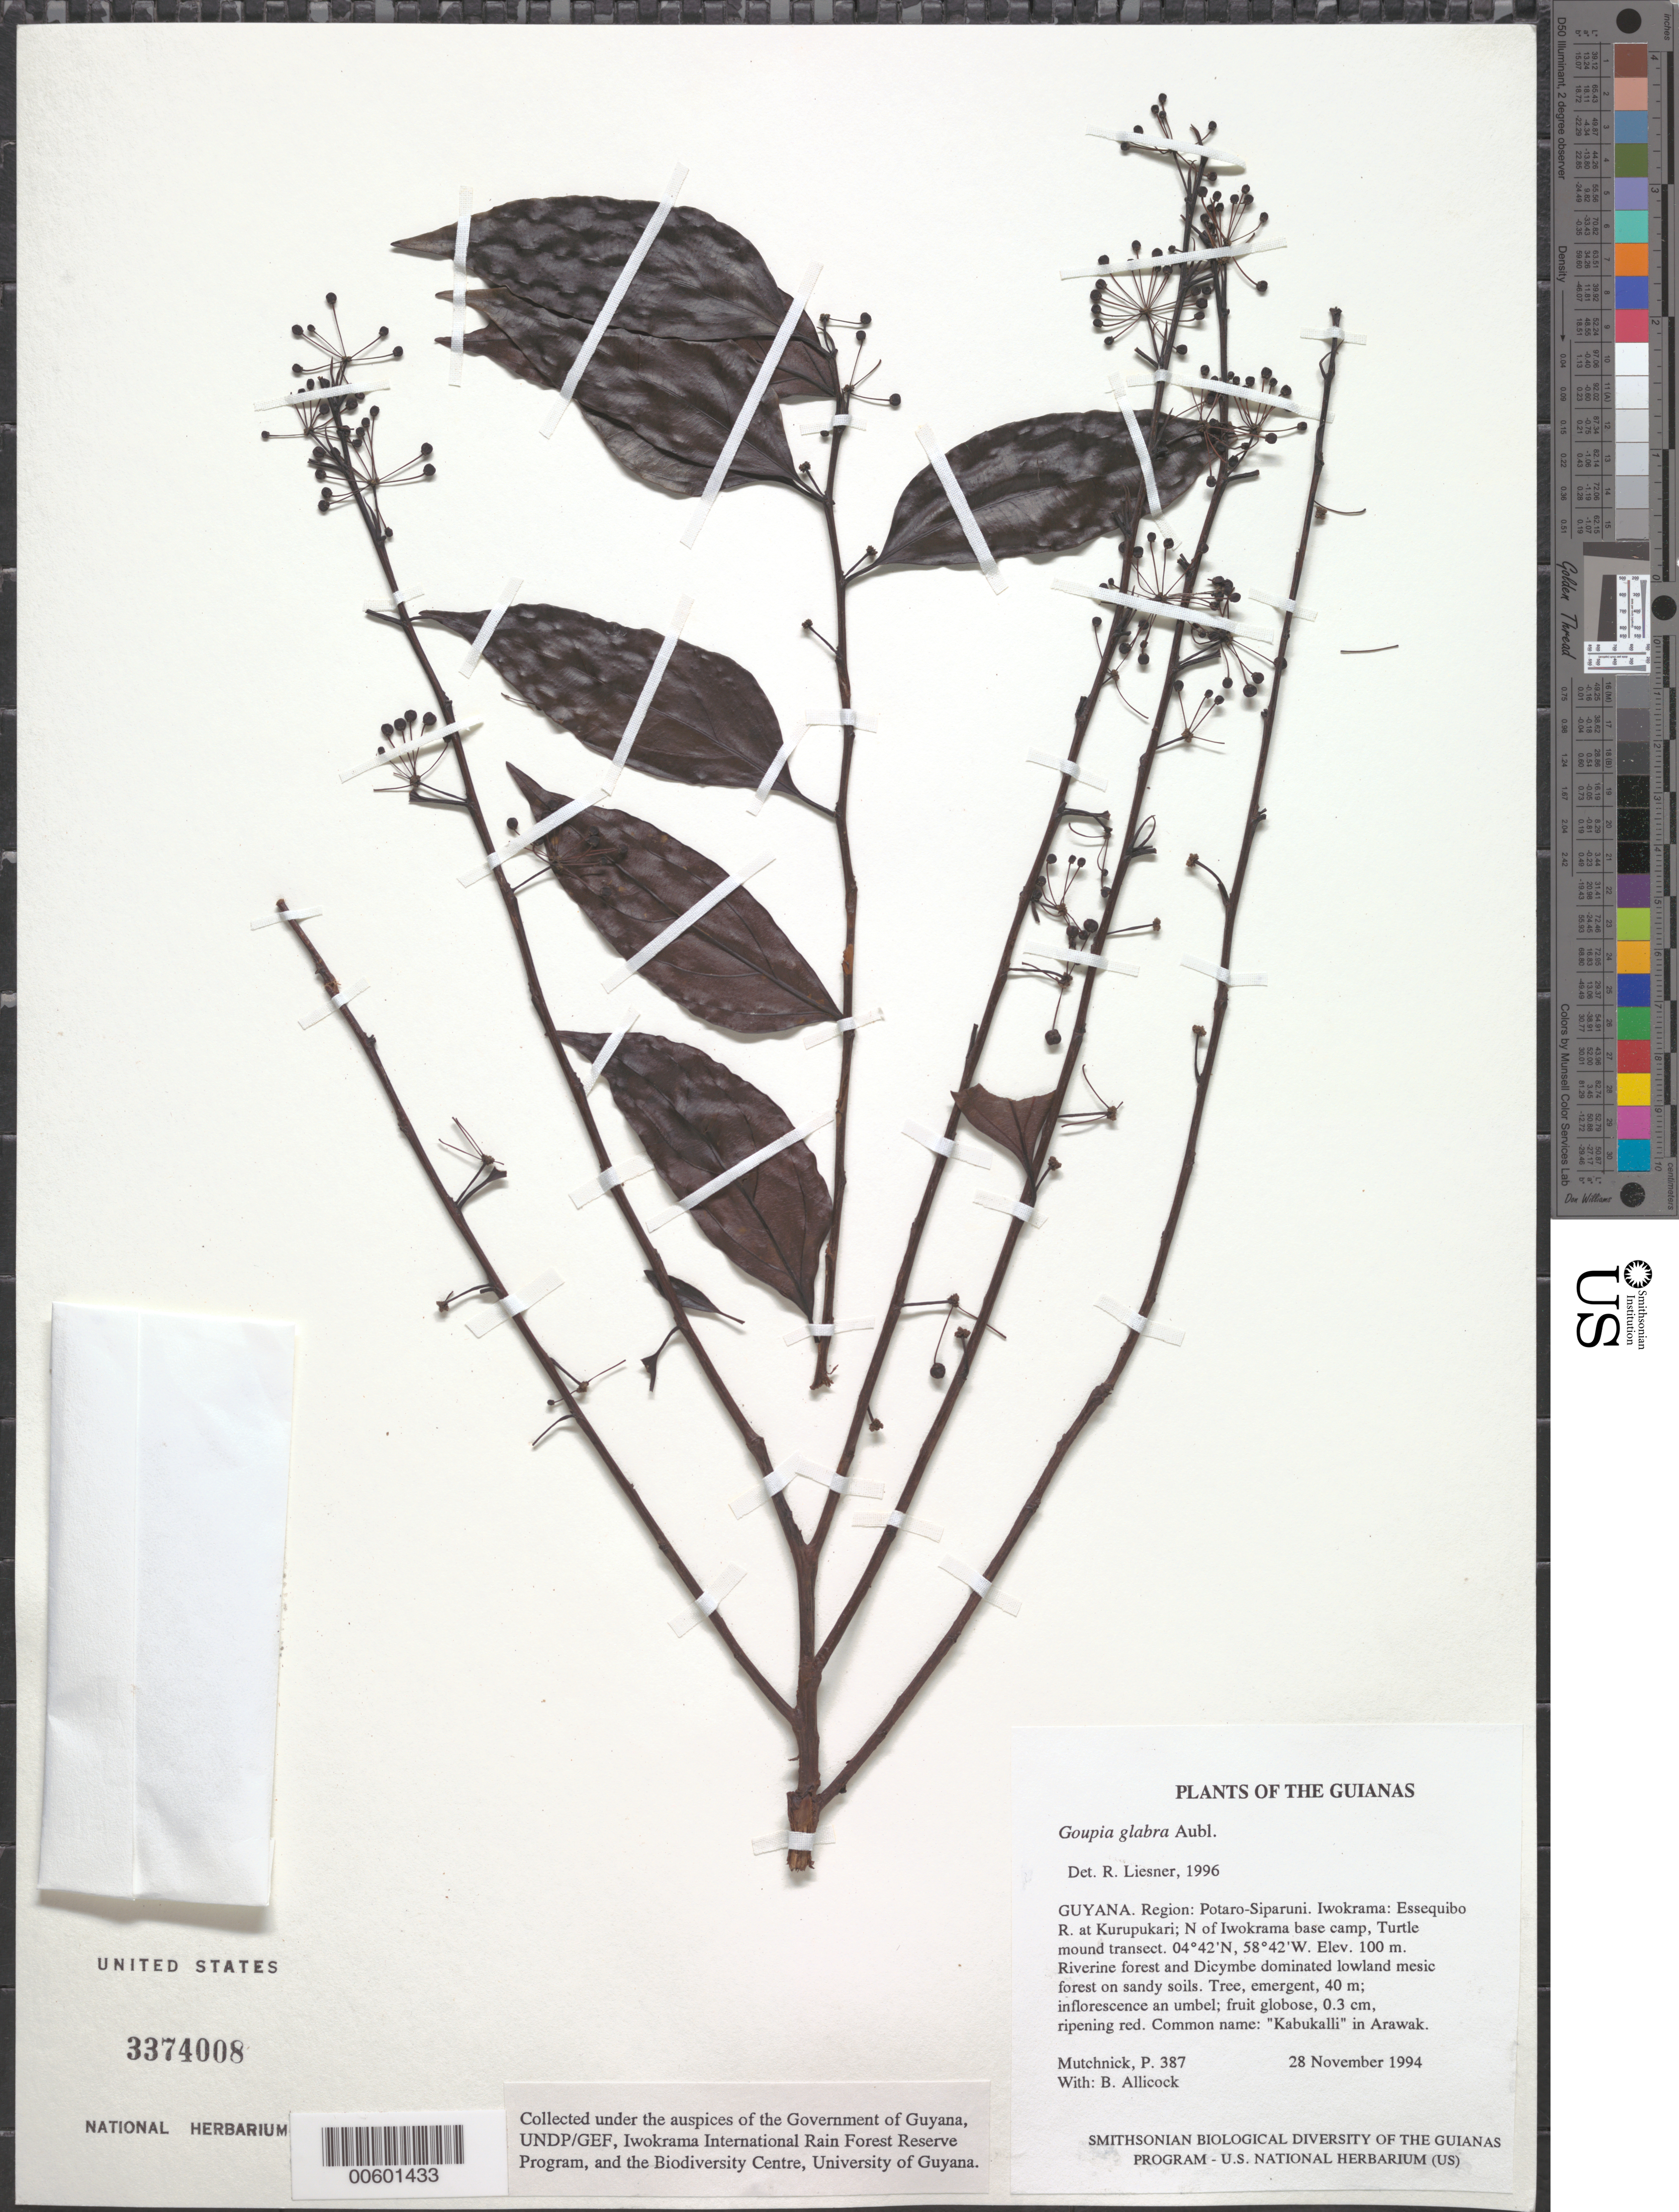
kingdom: Plantae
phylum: Tracheophyta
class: Magnoliopsida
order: Malpighiales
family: Goupiaceae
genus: Goupia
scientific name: Goupia glabra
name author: Aubl.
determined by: Liesner, R. L.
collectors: P. Mutchnick & B. Allicock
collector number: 387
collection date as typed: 28 November 1994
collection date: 1994-11-28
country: Guyana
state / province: Potaro-Siparuni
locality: Iwokrama: Essequibo R. at Kurupukari; N of Iwokrama base camp, Turtle mound transect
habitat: Riverine forest and Dicymbe dominated lowland mesic forest on sandy soils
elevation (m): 100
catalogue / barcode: US 3374008